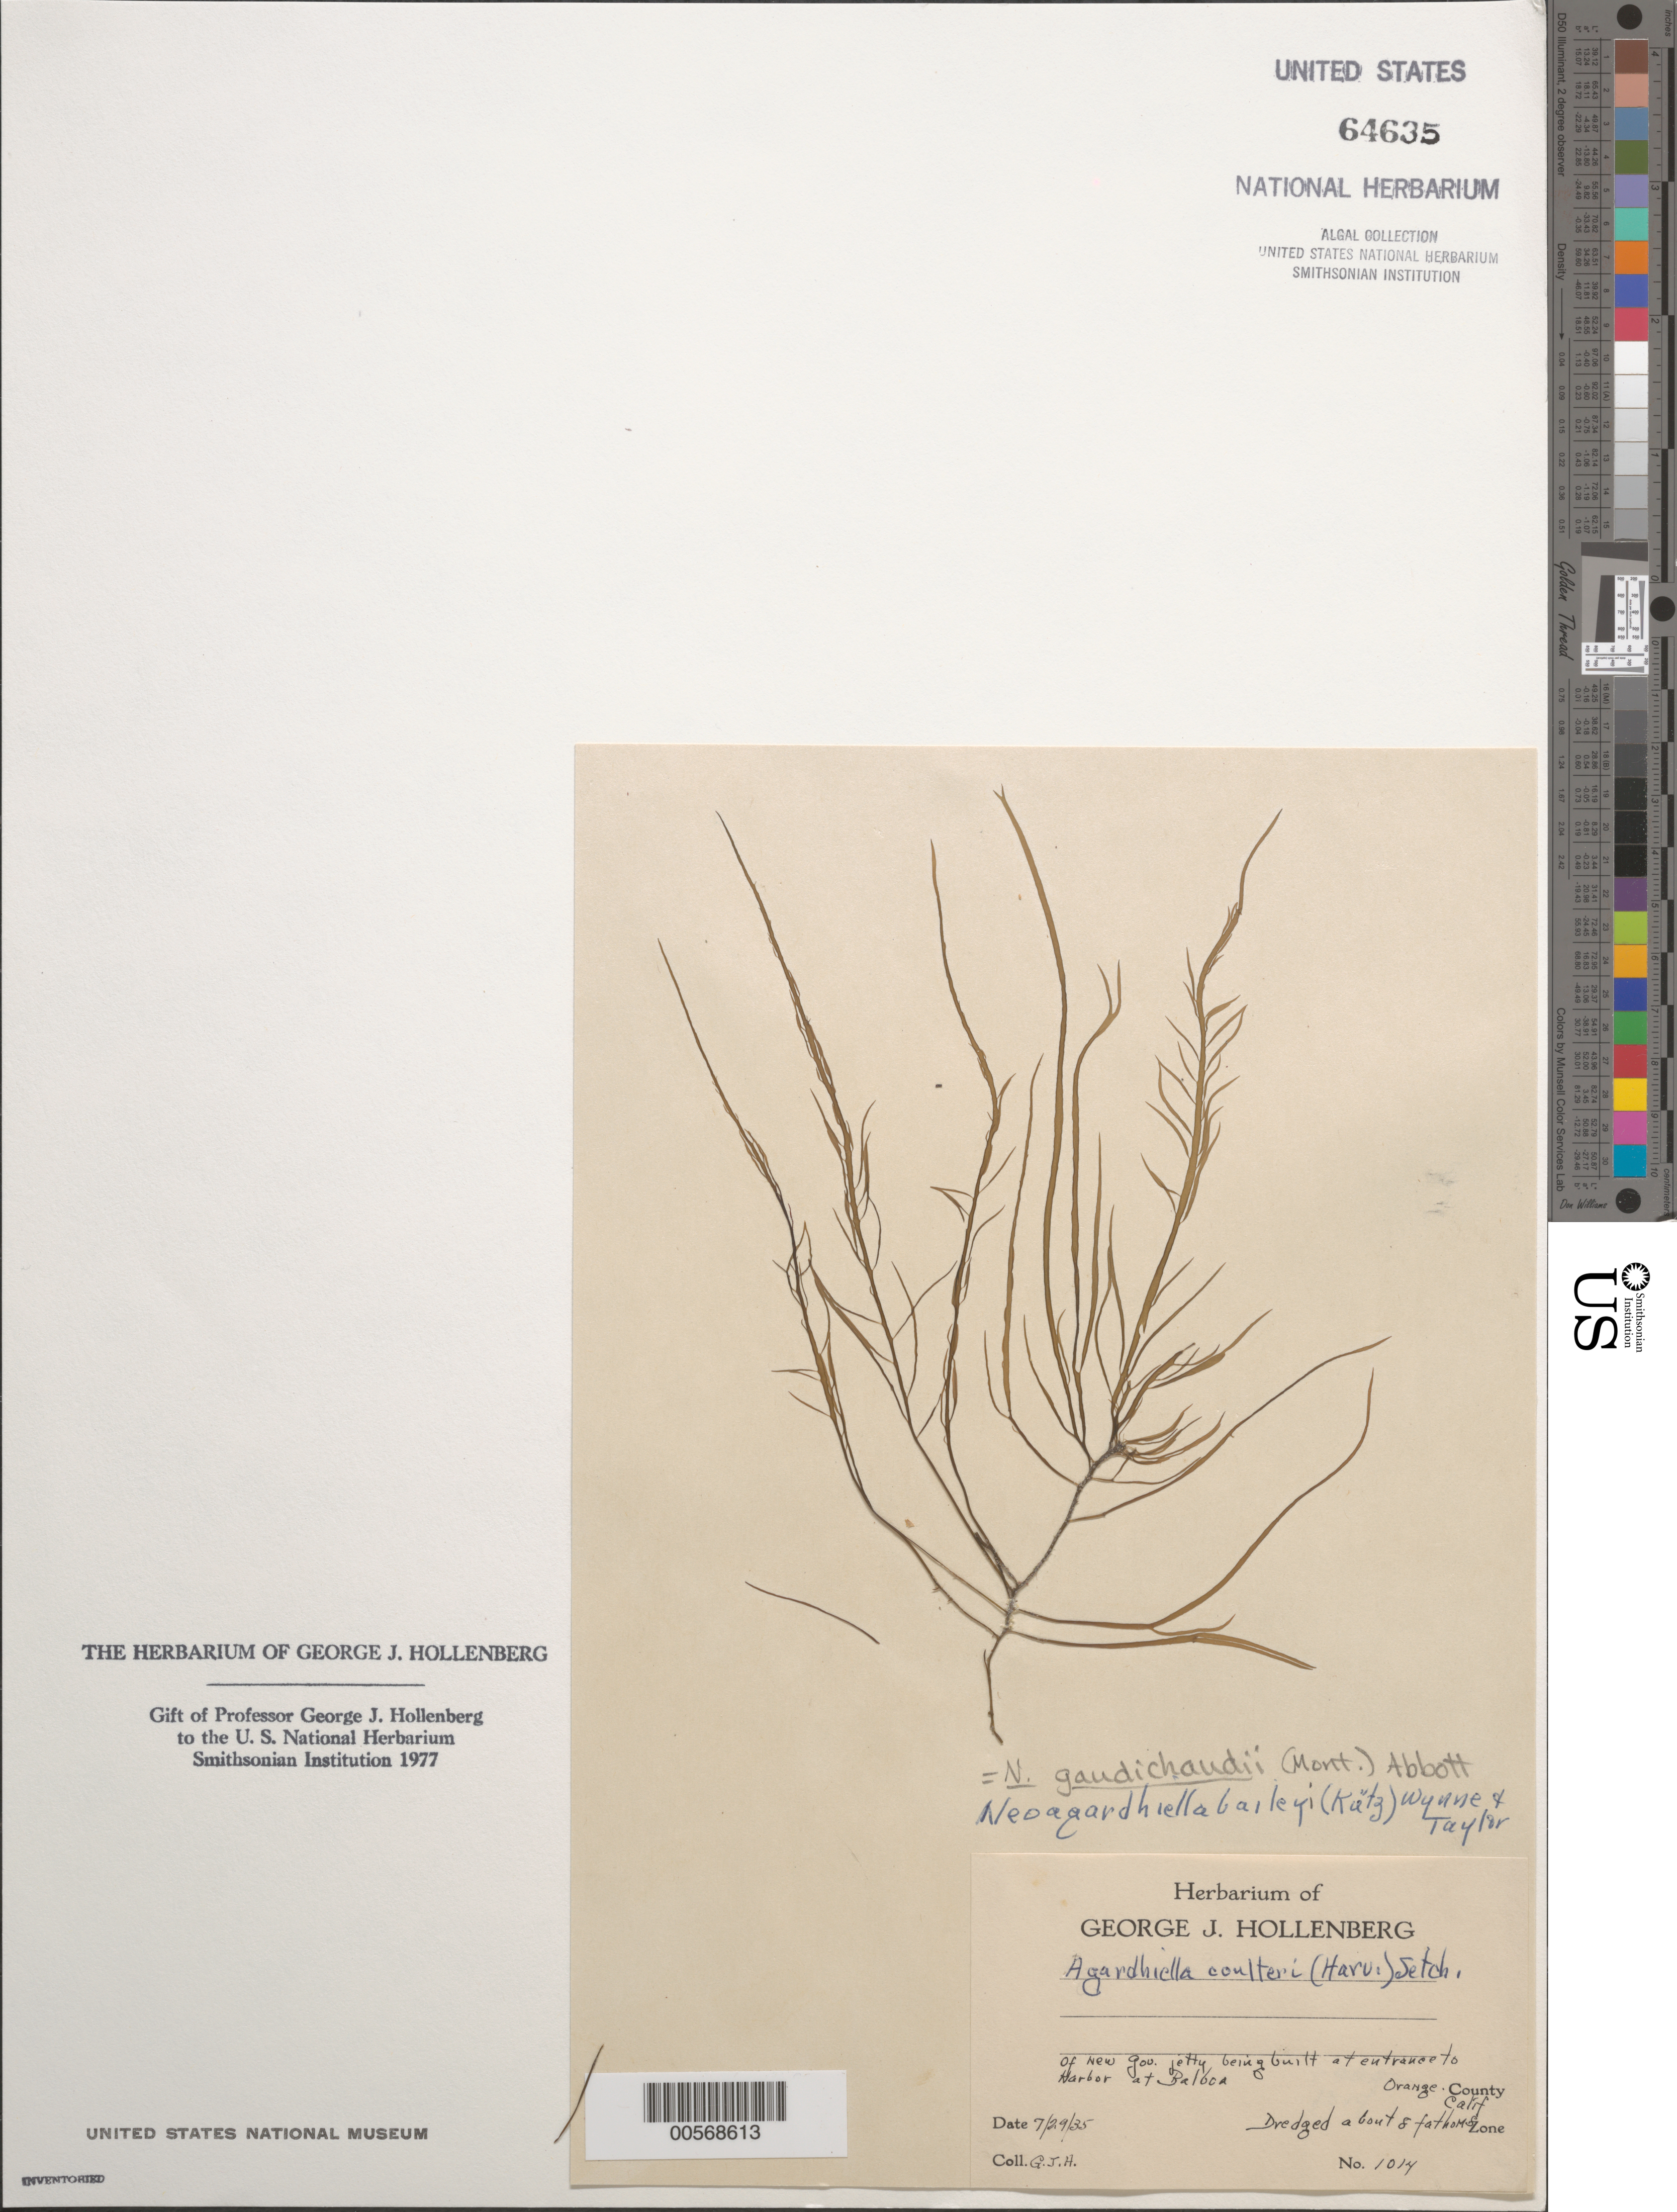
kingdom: Plantae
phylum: Rhodophyta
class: Florideophyceae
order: Gigartinales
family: Solieriaceae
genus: Sarcodiotheca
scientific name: Sarcodiotheca gaudichaudii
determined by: Algae name updating Project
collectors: G. Hollenberg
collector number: GJH 1014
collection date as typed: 29 Jul 1935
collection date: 1935-07-29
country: United States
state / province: California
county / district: Orange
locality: Balboa Harbor entrance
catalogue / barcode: US 64635